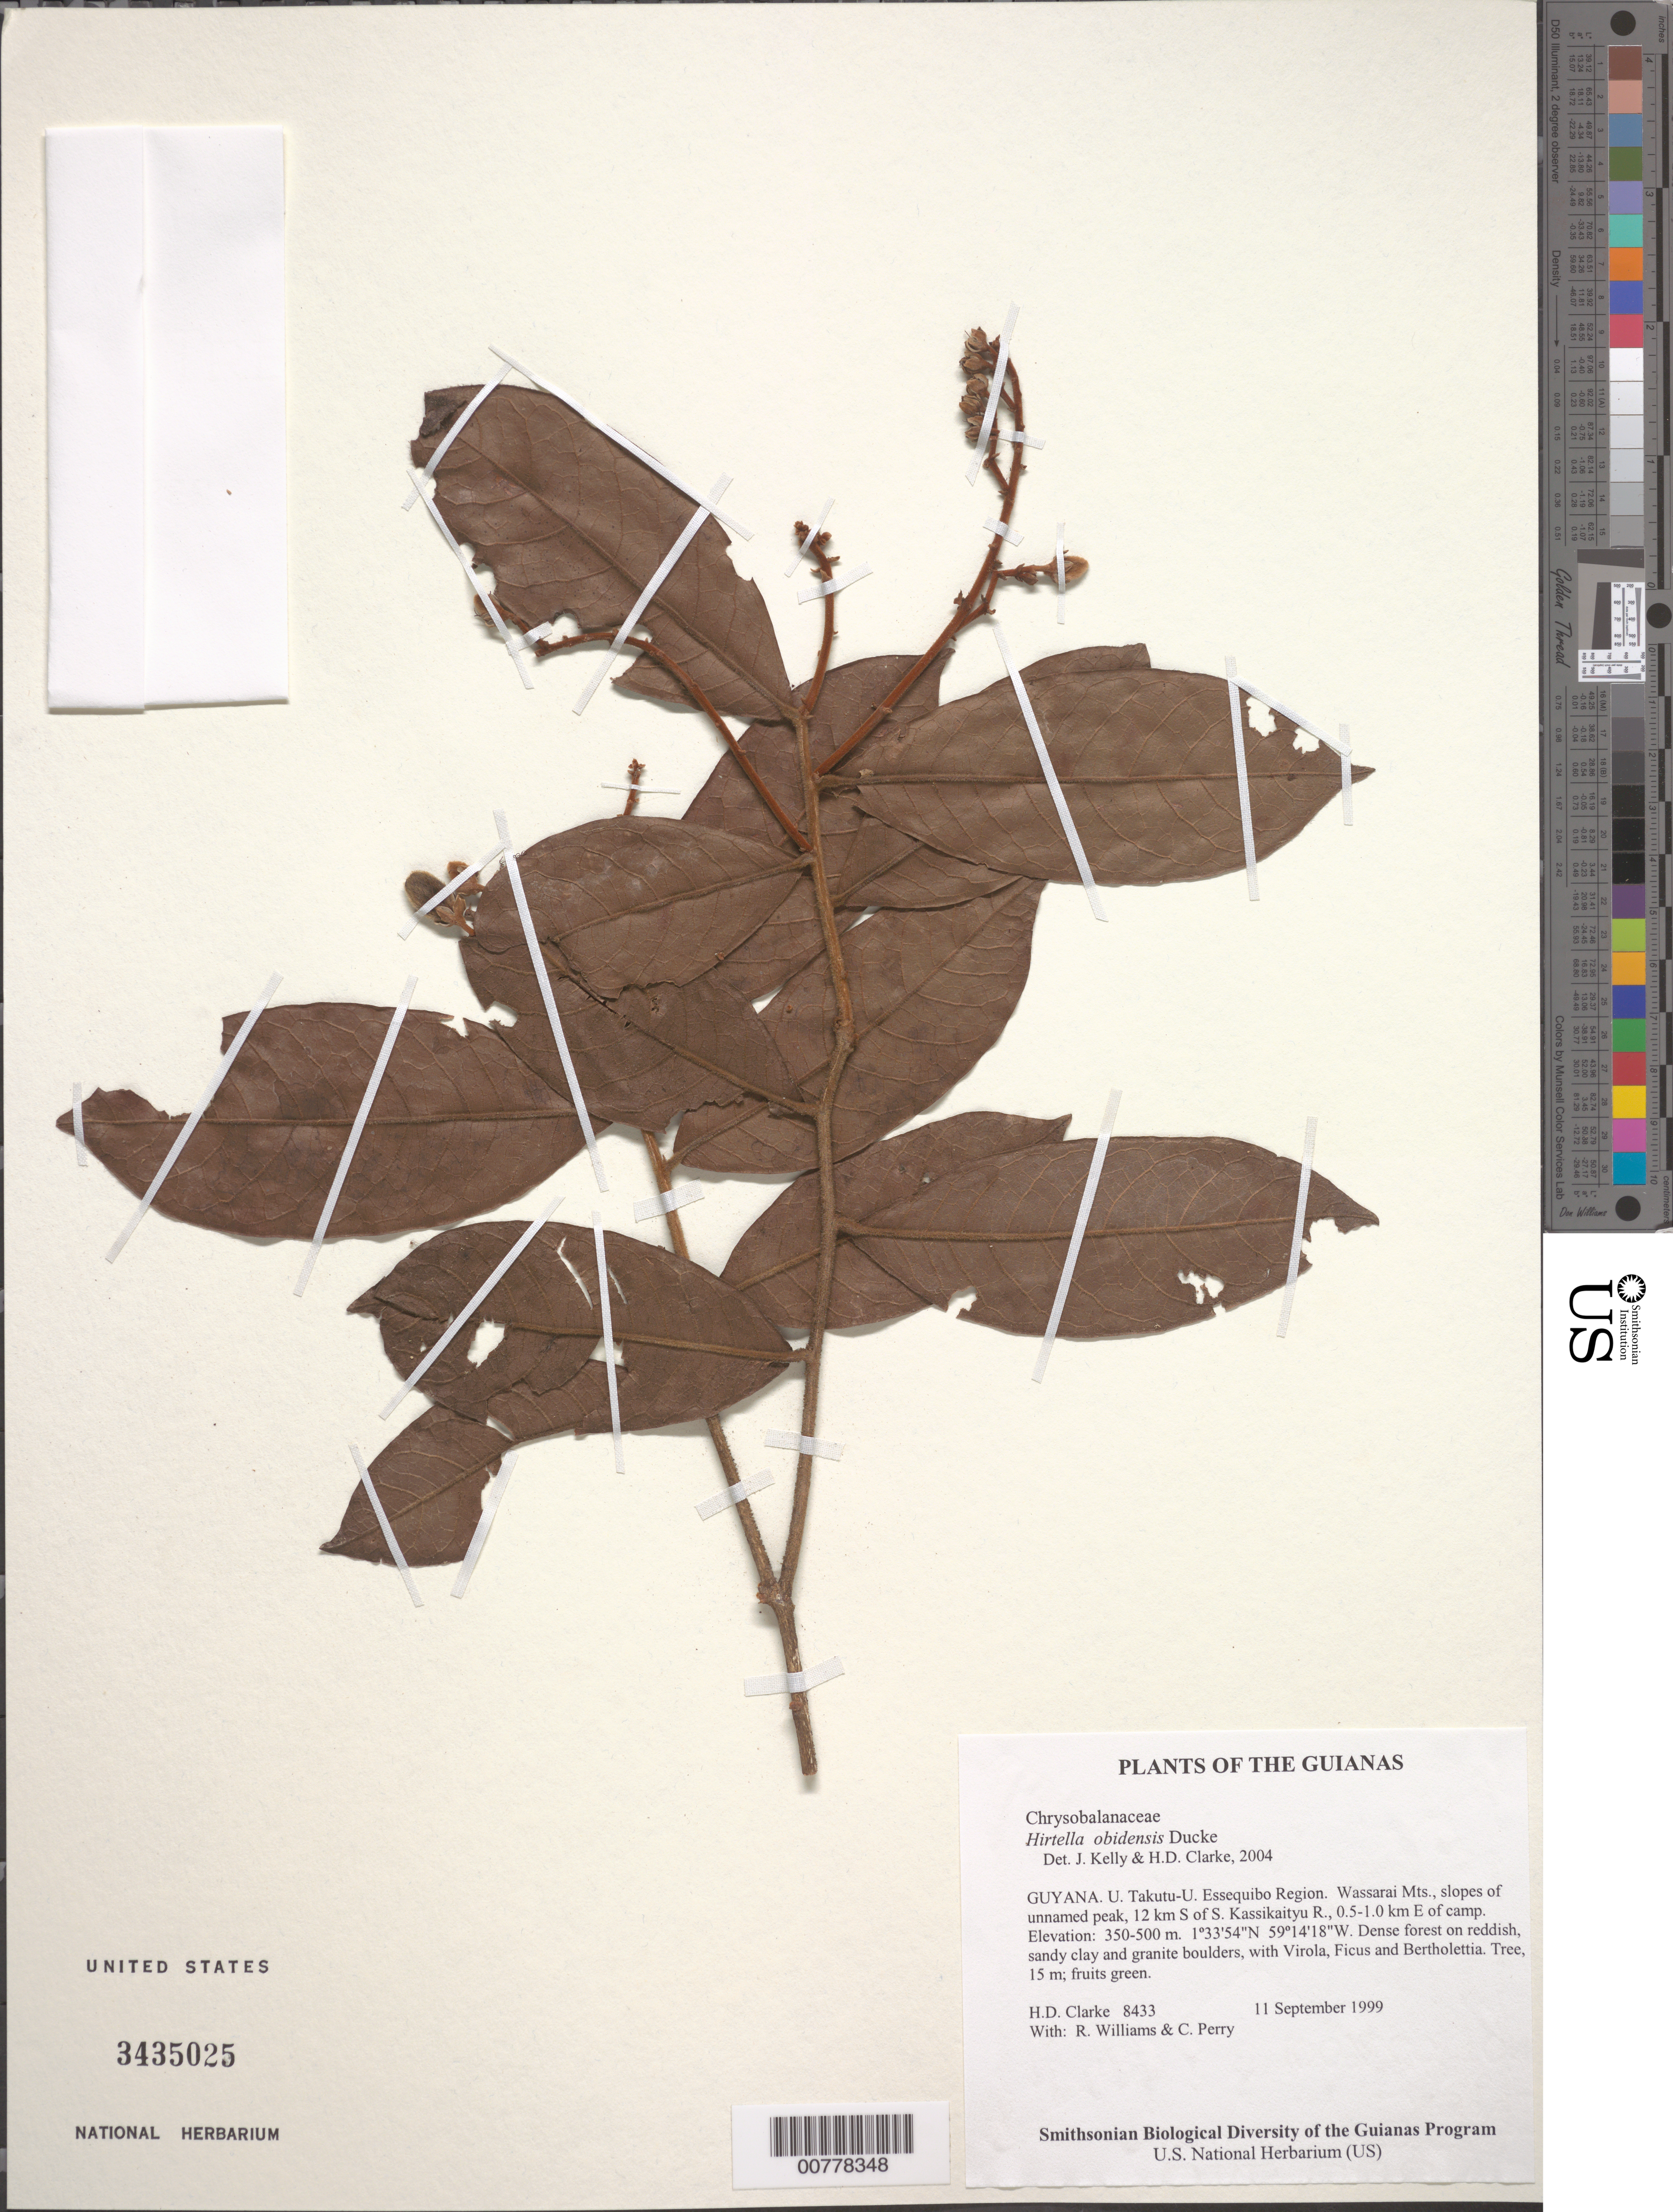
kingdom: Plantae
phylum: Tracheophyta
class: Magnoliopsida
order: Malpighiales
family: Chrysobalanaceae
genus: Hirtella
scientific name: Hirtella obidensis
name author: Ducke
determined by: Clarke, H. D.; Kelly, J.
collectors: H. D. Clarke, R. Williams & C. Perry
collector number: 8433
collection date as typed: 11 September 1999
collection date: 1999-09-11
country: Guyana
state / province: U. Takutu-U. Essequibo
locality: Wassarai Mts., slopes of unnamed peak, 12 km S of S. Kassikaityu R., 0.5-1.0 km E of camp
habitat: Dense forest on reddish, sandy clay and granite boulders, with Virola, Ficus and Bertholettia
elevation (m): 350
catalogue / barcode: US 3435025